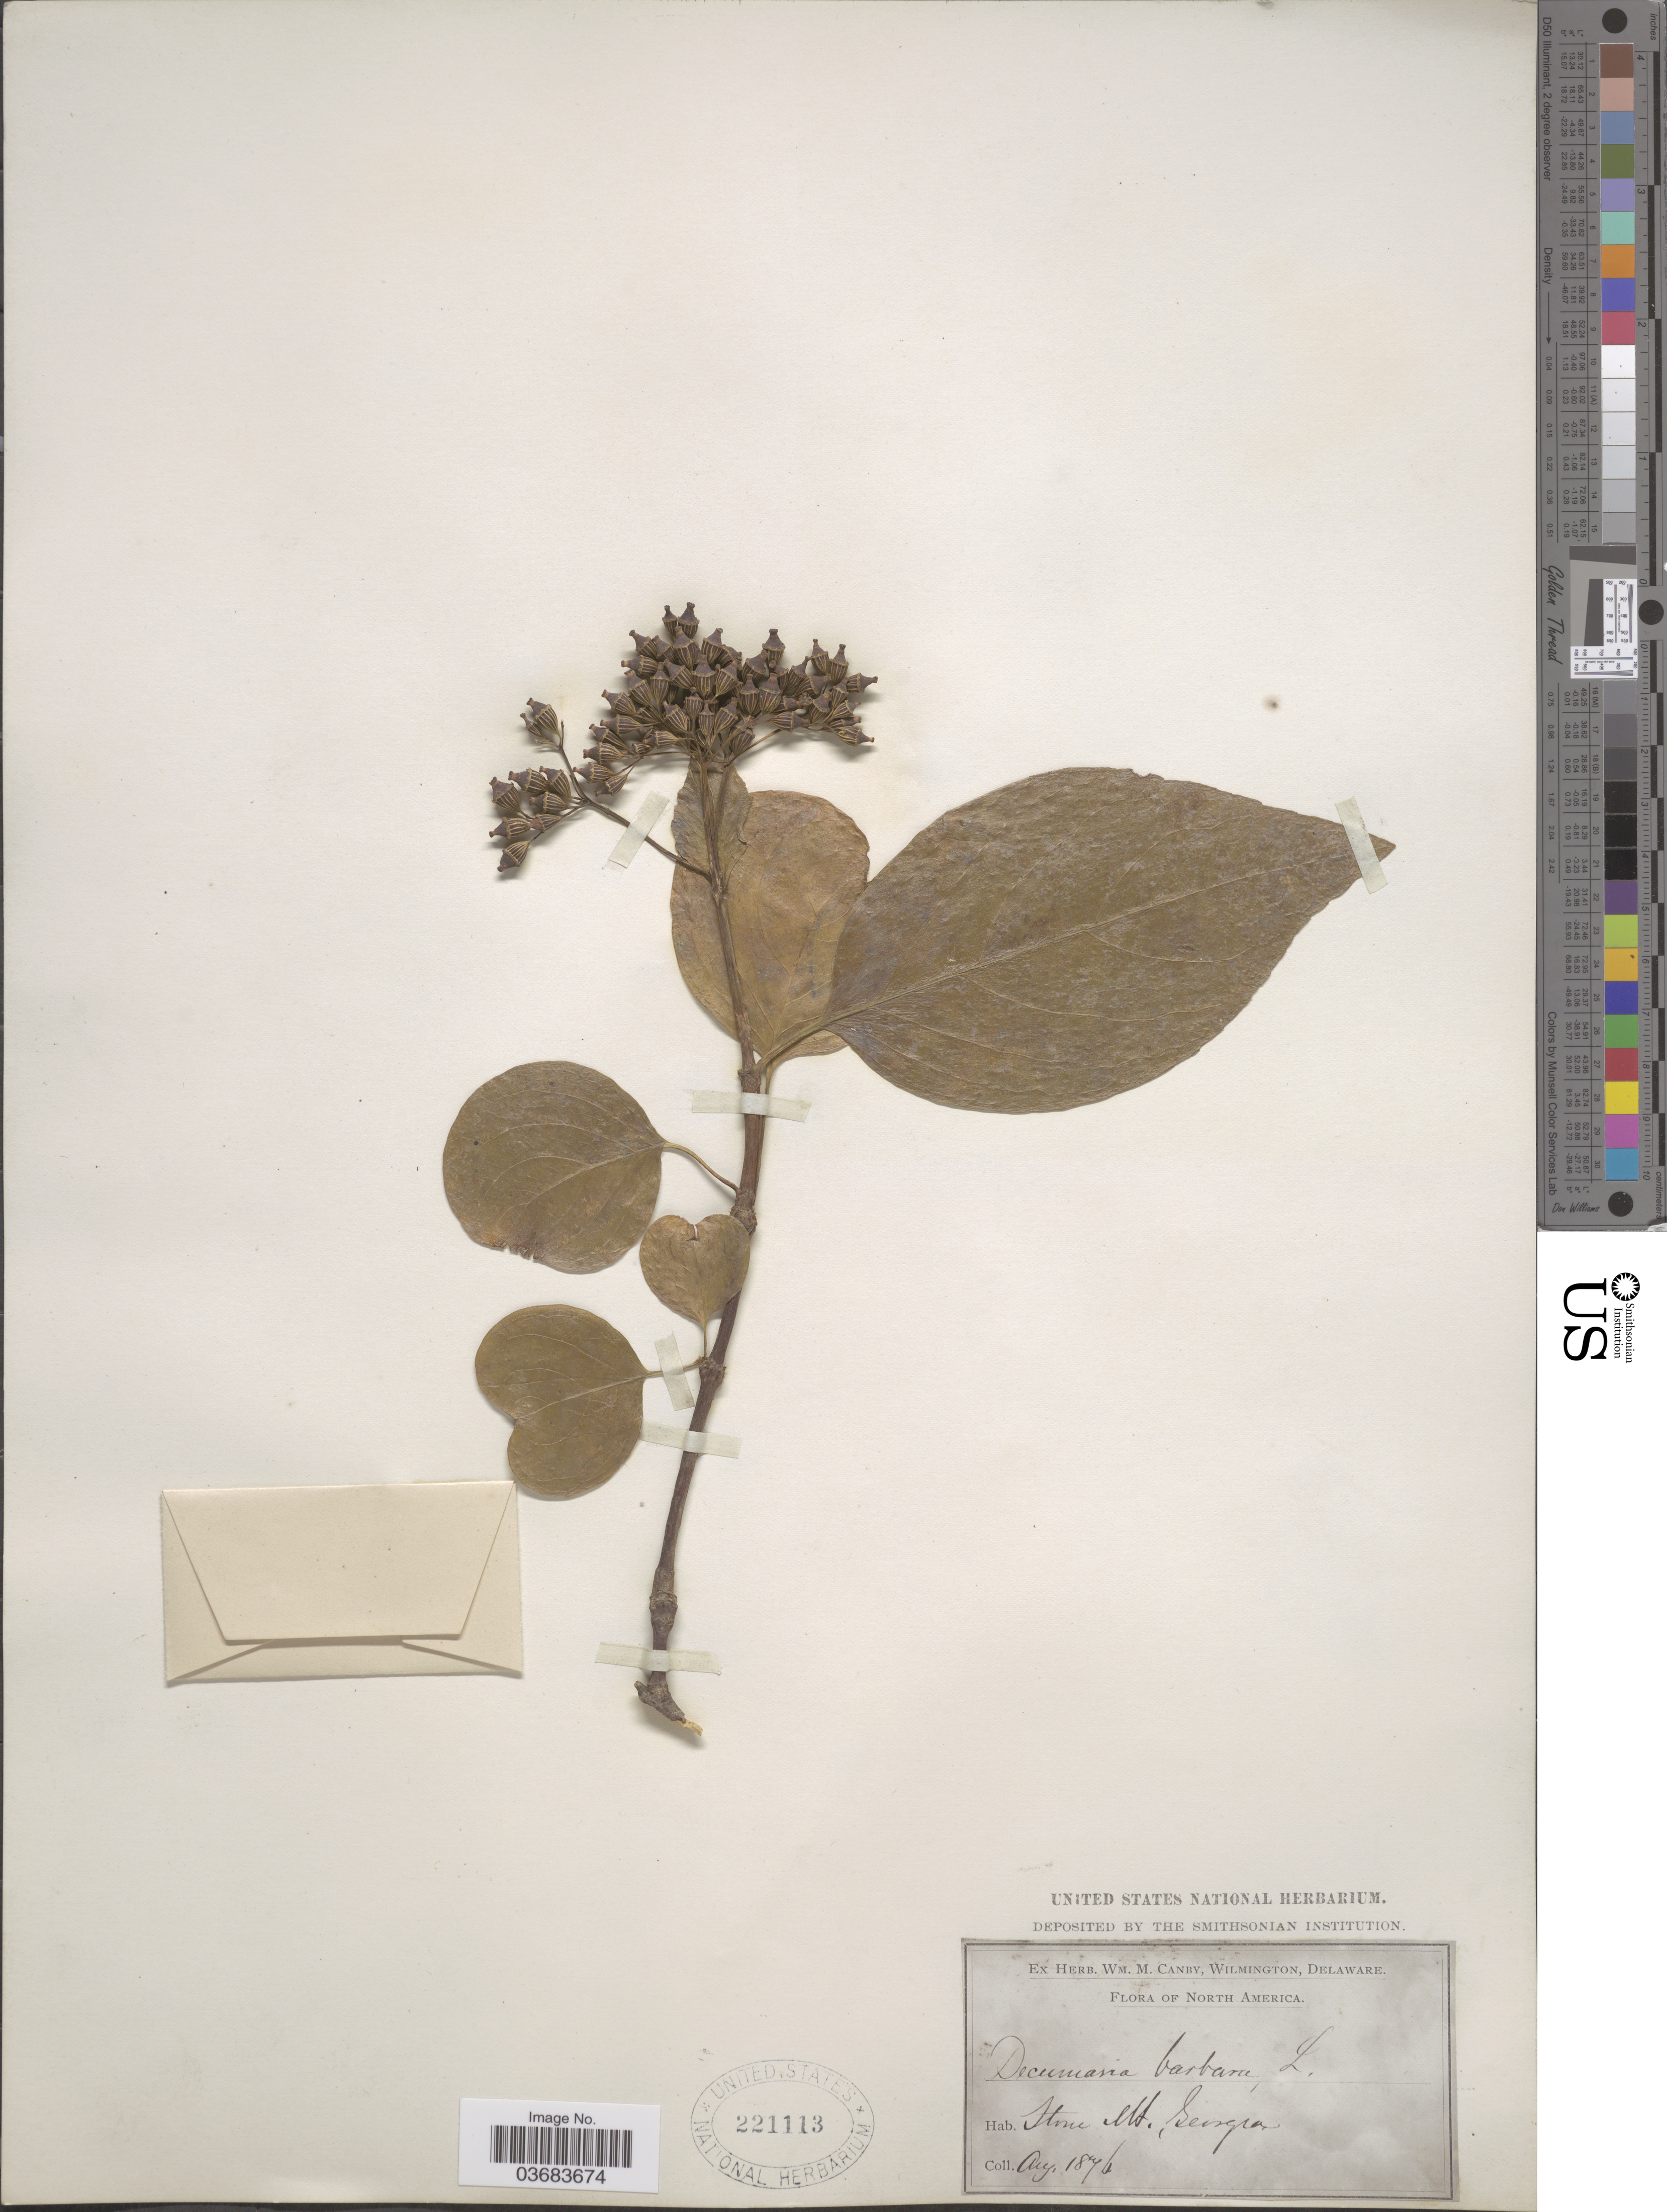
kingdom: Plantae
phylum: Tracheophyta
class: Magnoliopsida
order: Cornales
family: Hydrangeaceae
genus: Hydrangea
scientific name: Hydrangea barbara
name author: (L.) Bernd Schulz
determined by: Strong, Mark T., (BOT), Smithsonian Institution - National Museum of Natural History (UNITED STATES)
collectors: ex herb. W.M. Canby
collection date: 1876-08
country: United States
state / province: Georgia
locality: Stone Mt.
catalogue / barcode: US 221113